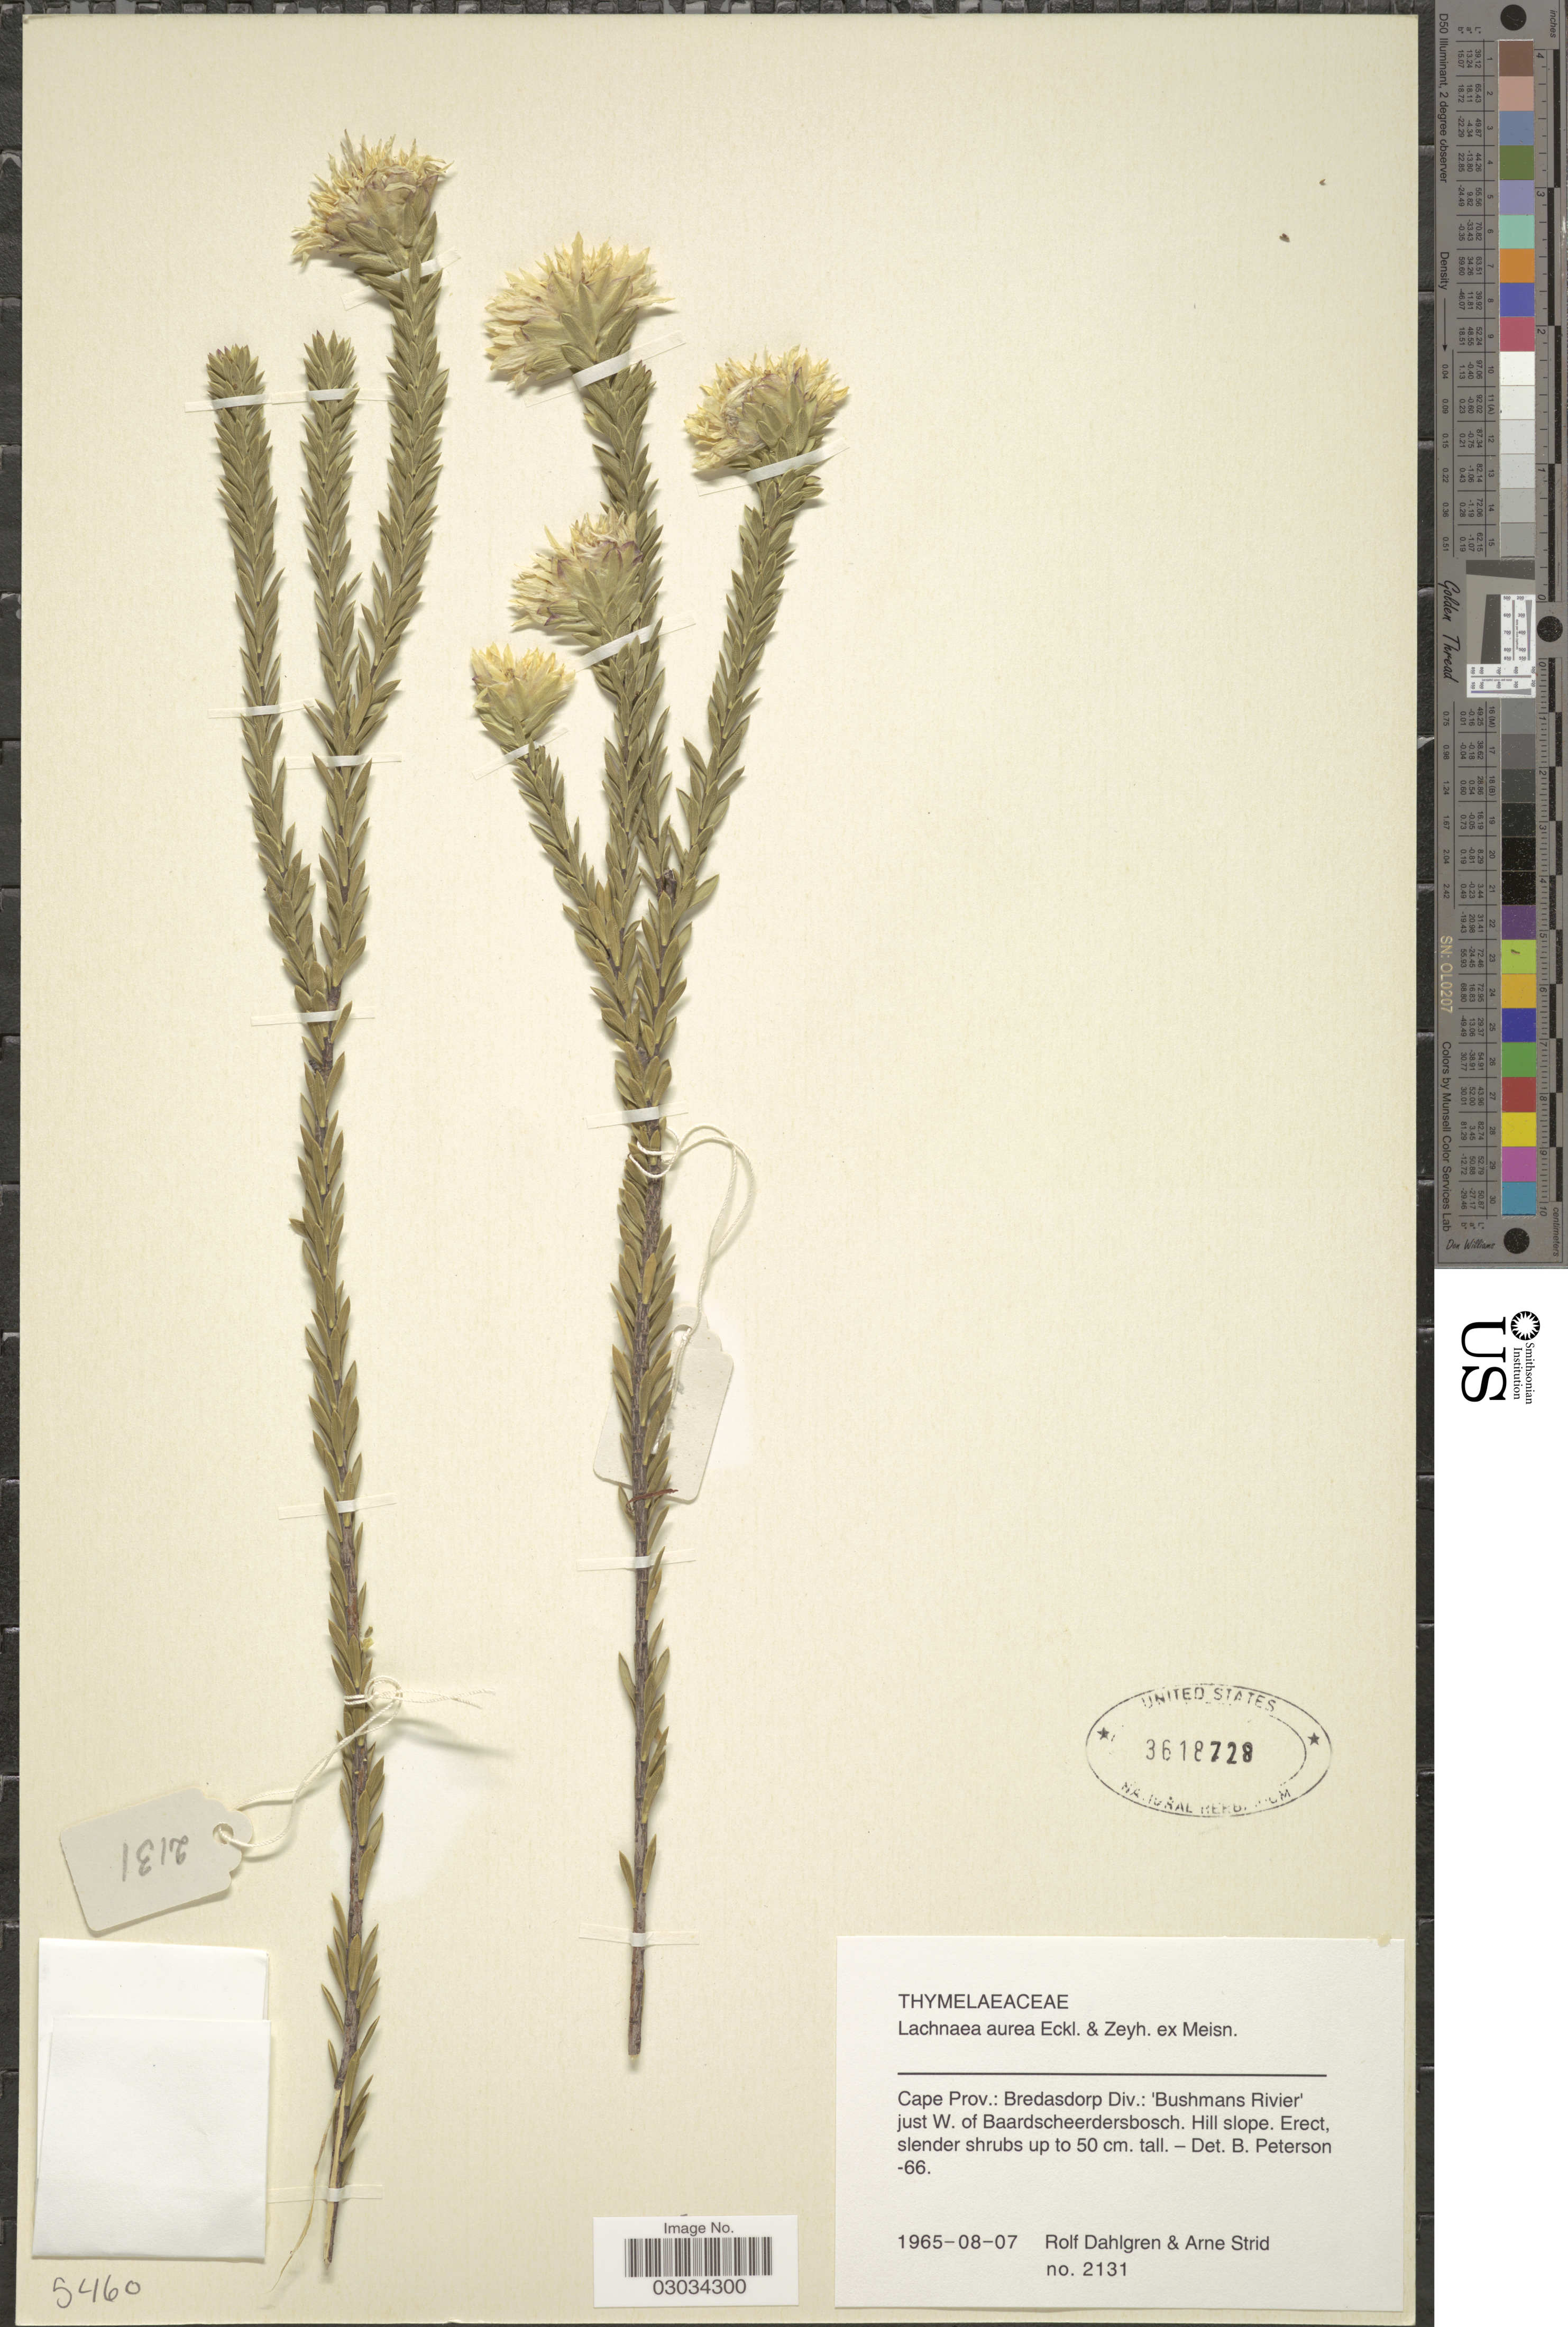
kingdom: Plantae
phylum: Tracheophyta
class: Magnoliopsida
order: Malvales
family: Thymelaeaceae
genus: Lachnaea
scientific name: Lachnaea aurea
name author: Eckl. & Zeyh. ex Meisn.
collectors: R. Dahlgren & A. Strid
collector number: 2131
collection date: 1965-08-07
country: South Africa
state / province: Western Cape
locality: Bredasdorp Div.: 'Bushmans Rivier' just W. of Baardscheerdersbosch. Hill slope.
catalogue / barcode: US 3618728